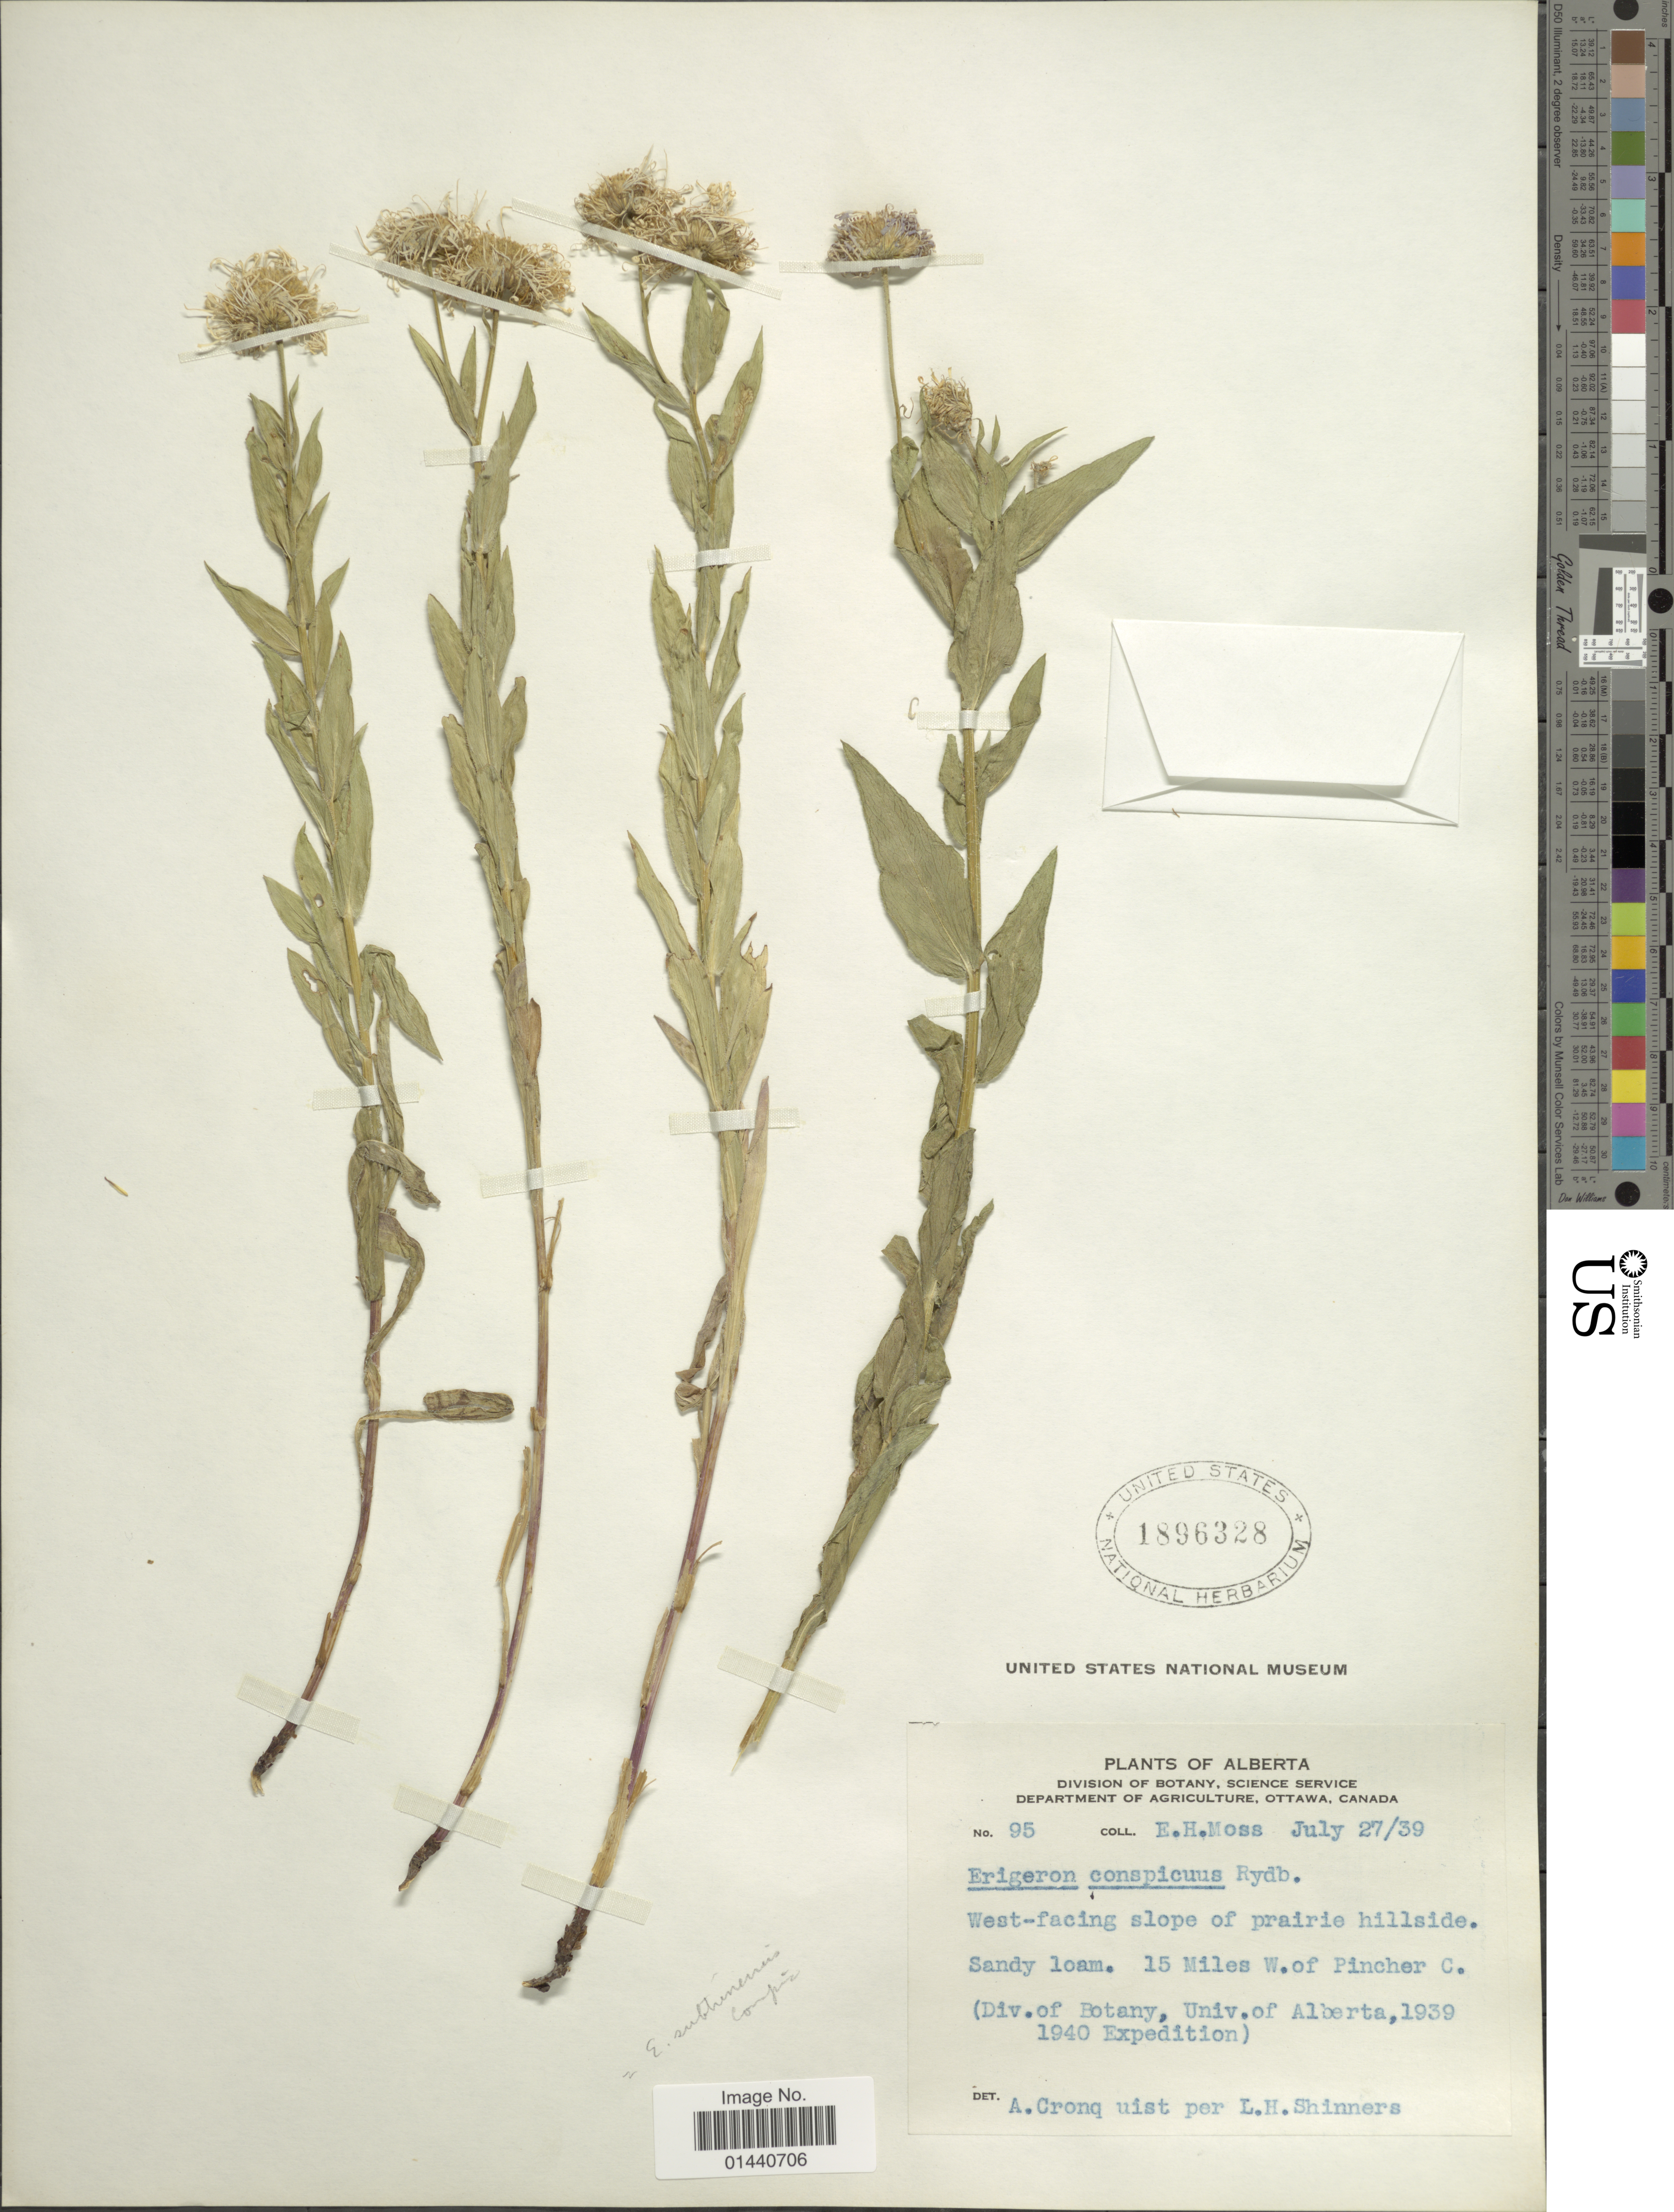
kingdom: Plantae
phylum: Tracheophyta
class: Magnoliopsida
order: Asterales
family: Asteraceae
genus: Erigeron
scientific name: Erigeron subtrinervis var. conspicuus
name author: (Rydb.) Cronq.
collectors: E. Moss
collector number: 95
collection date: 1939-07-27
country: Canada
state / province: Alberta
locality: West-facing slope of prairie hillside. 15 Miles W. of Pincher C.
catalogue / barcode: US 1896328